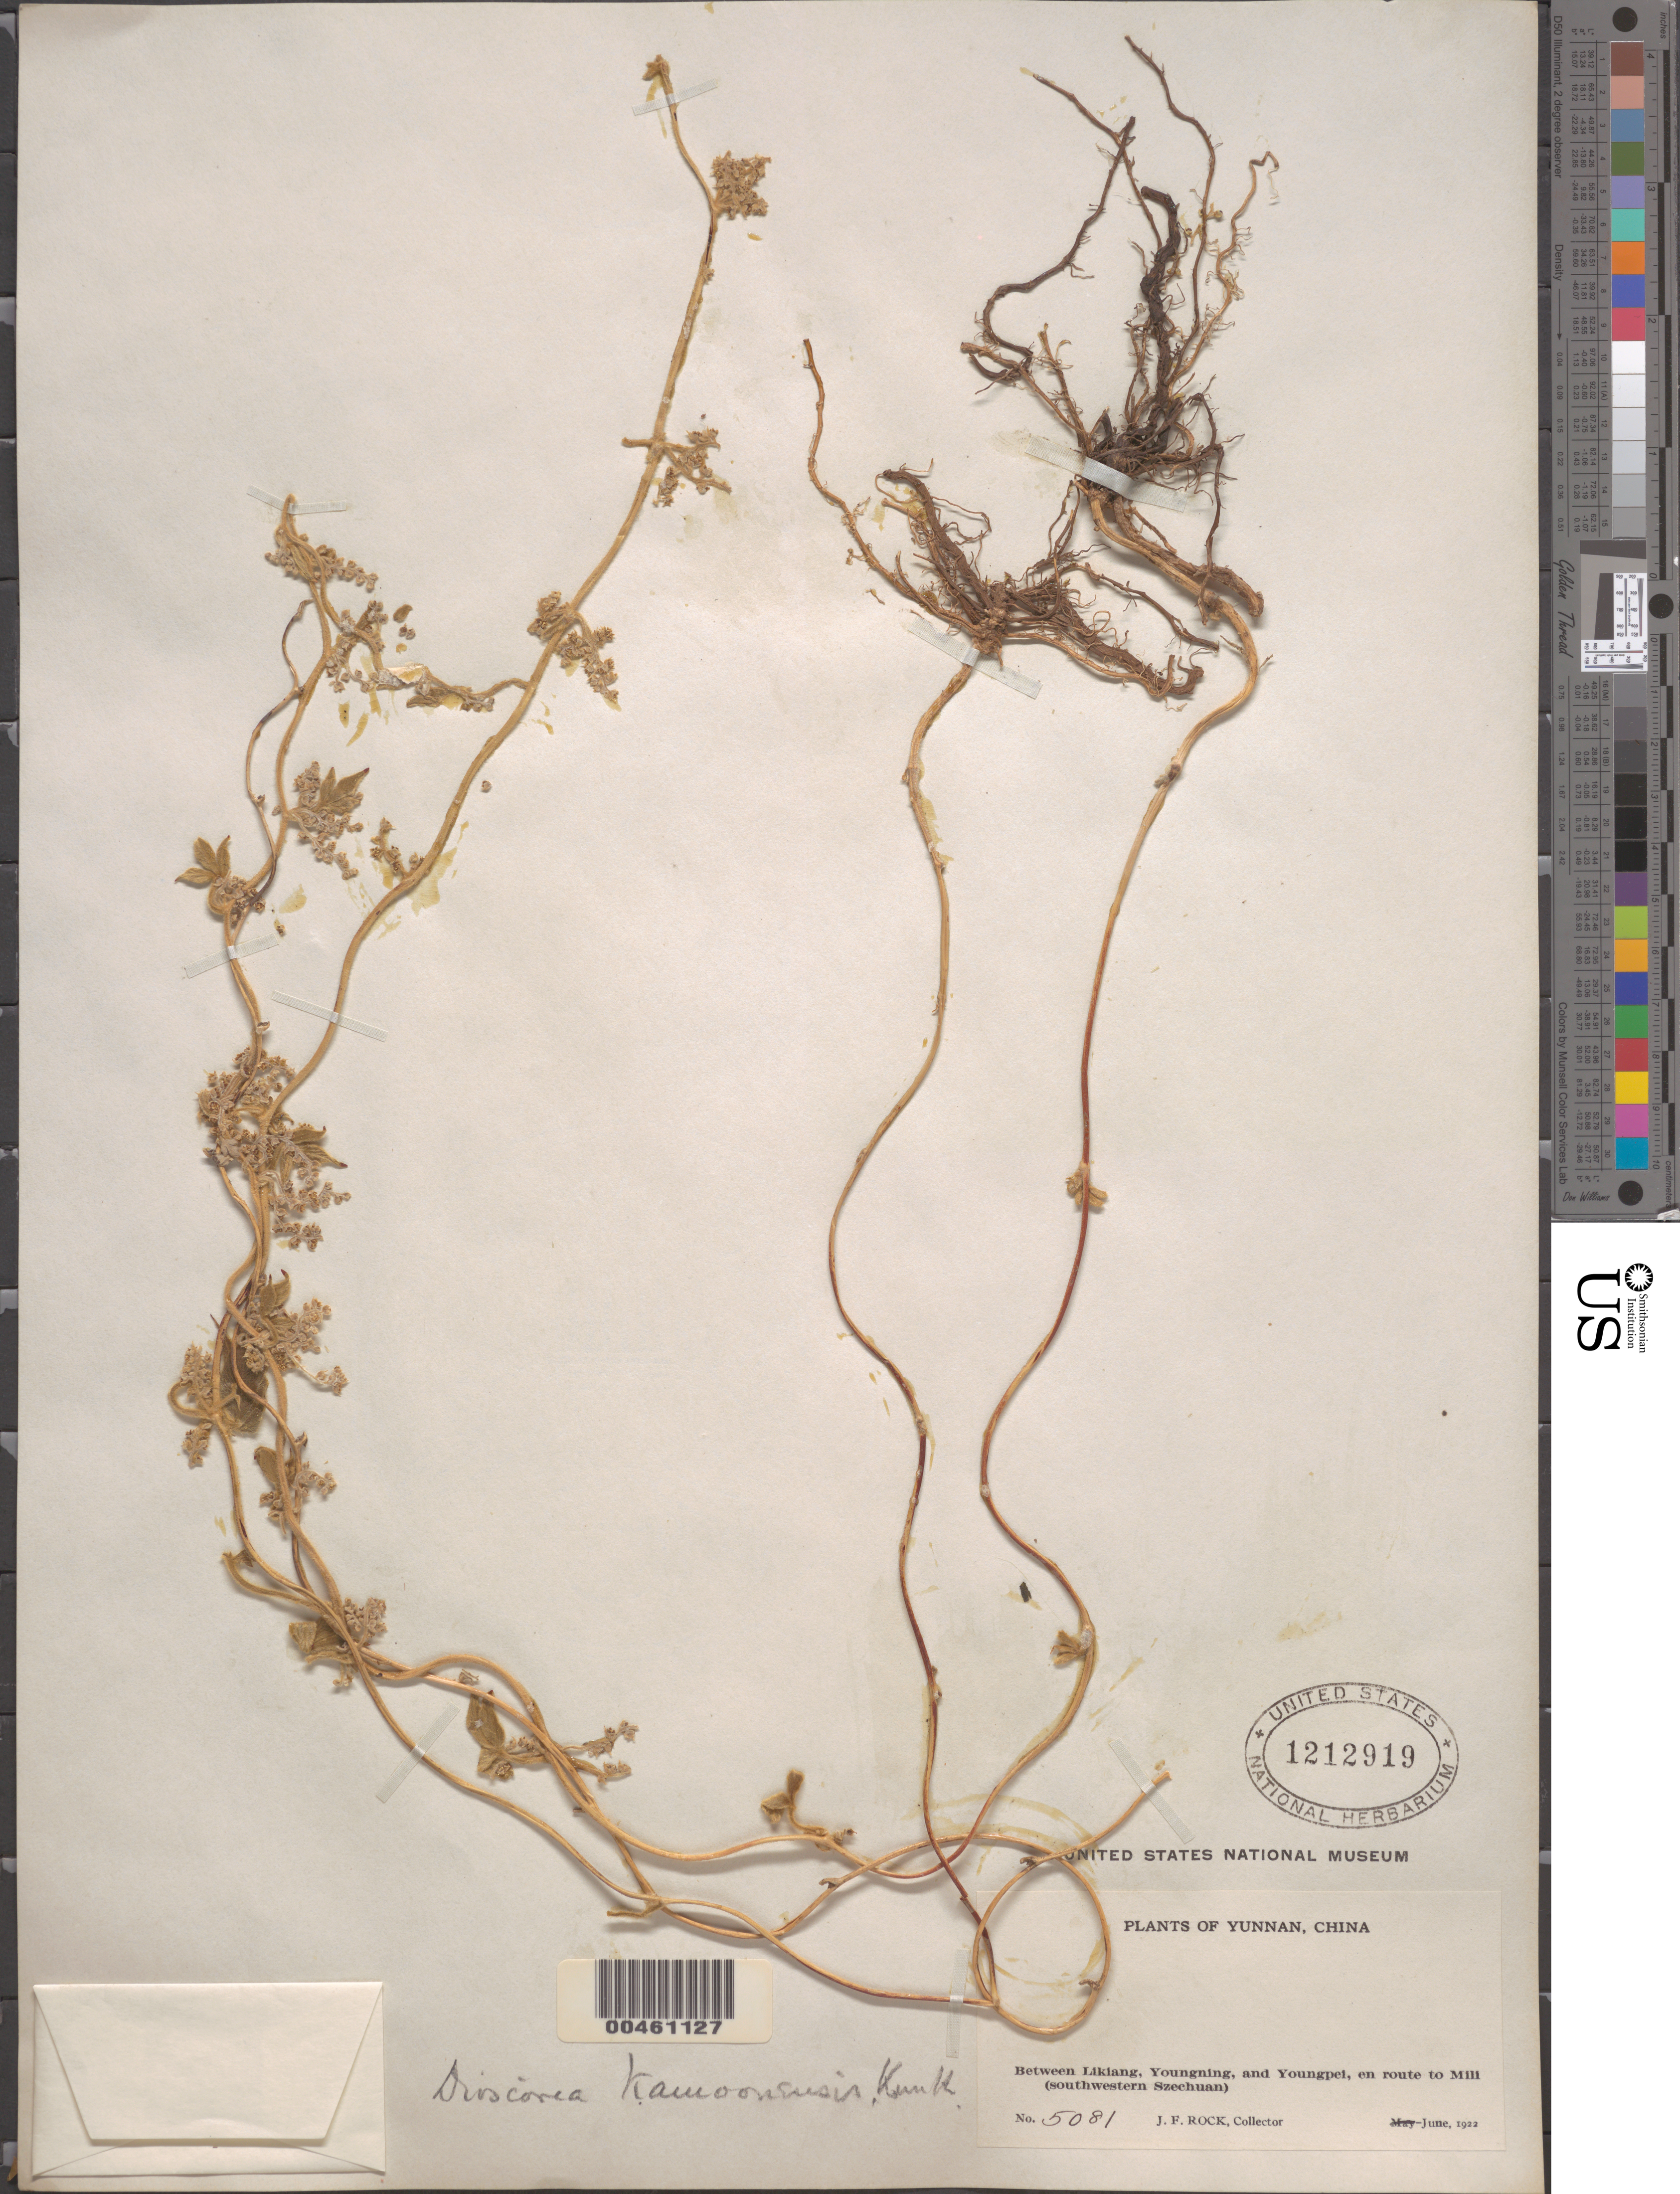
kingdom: Plantae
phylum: Tracheophyta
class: Liliopsida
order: Dioscoreales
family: Dioscoreaceae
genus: Dioscorea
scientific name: Dioscorea kamoonensis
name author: Kunth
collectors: J. F. Rock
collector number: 5081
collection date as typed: Jun 1922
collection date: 1922-06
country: China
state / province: Yunnan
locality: Between Likiang, Youngning, and Youngpei, en route to Mili (southwestern Szechuan)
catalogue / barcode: US 1212919